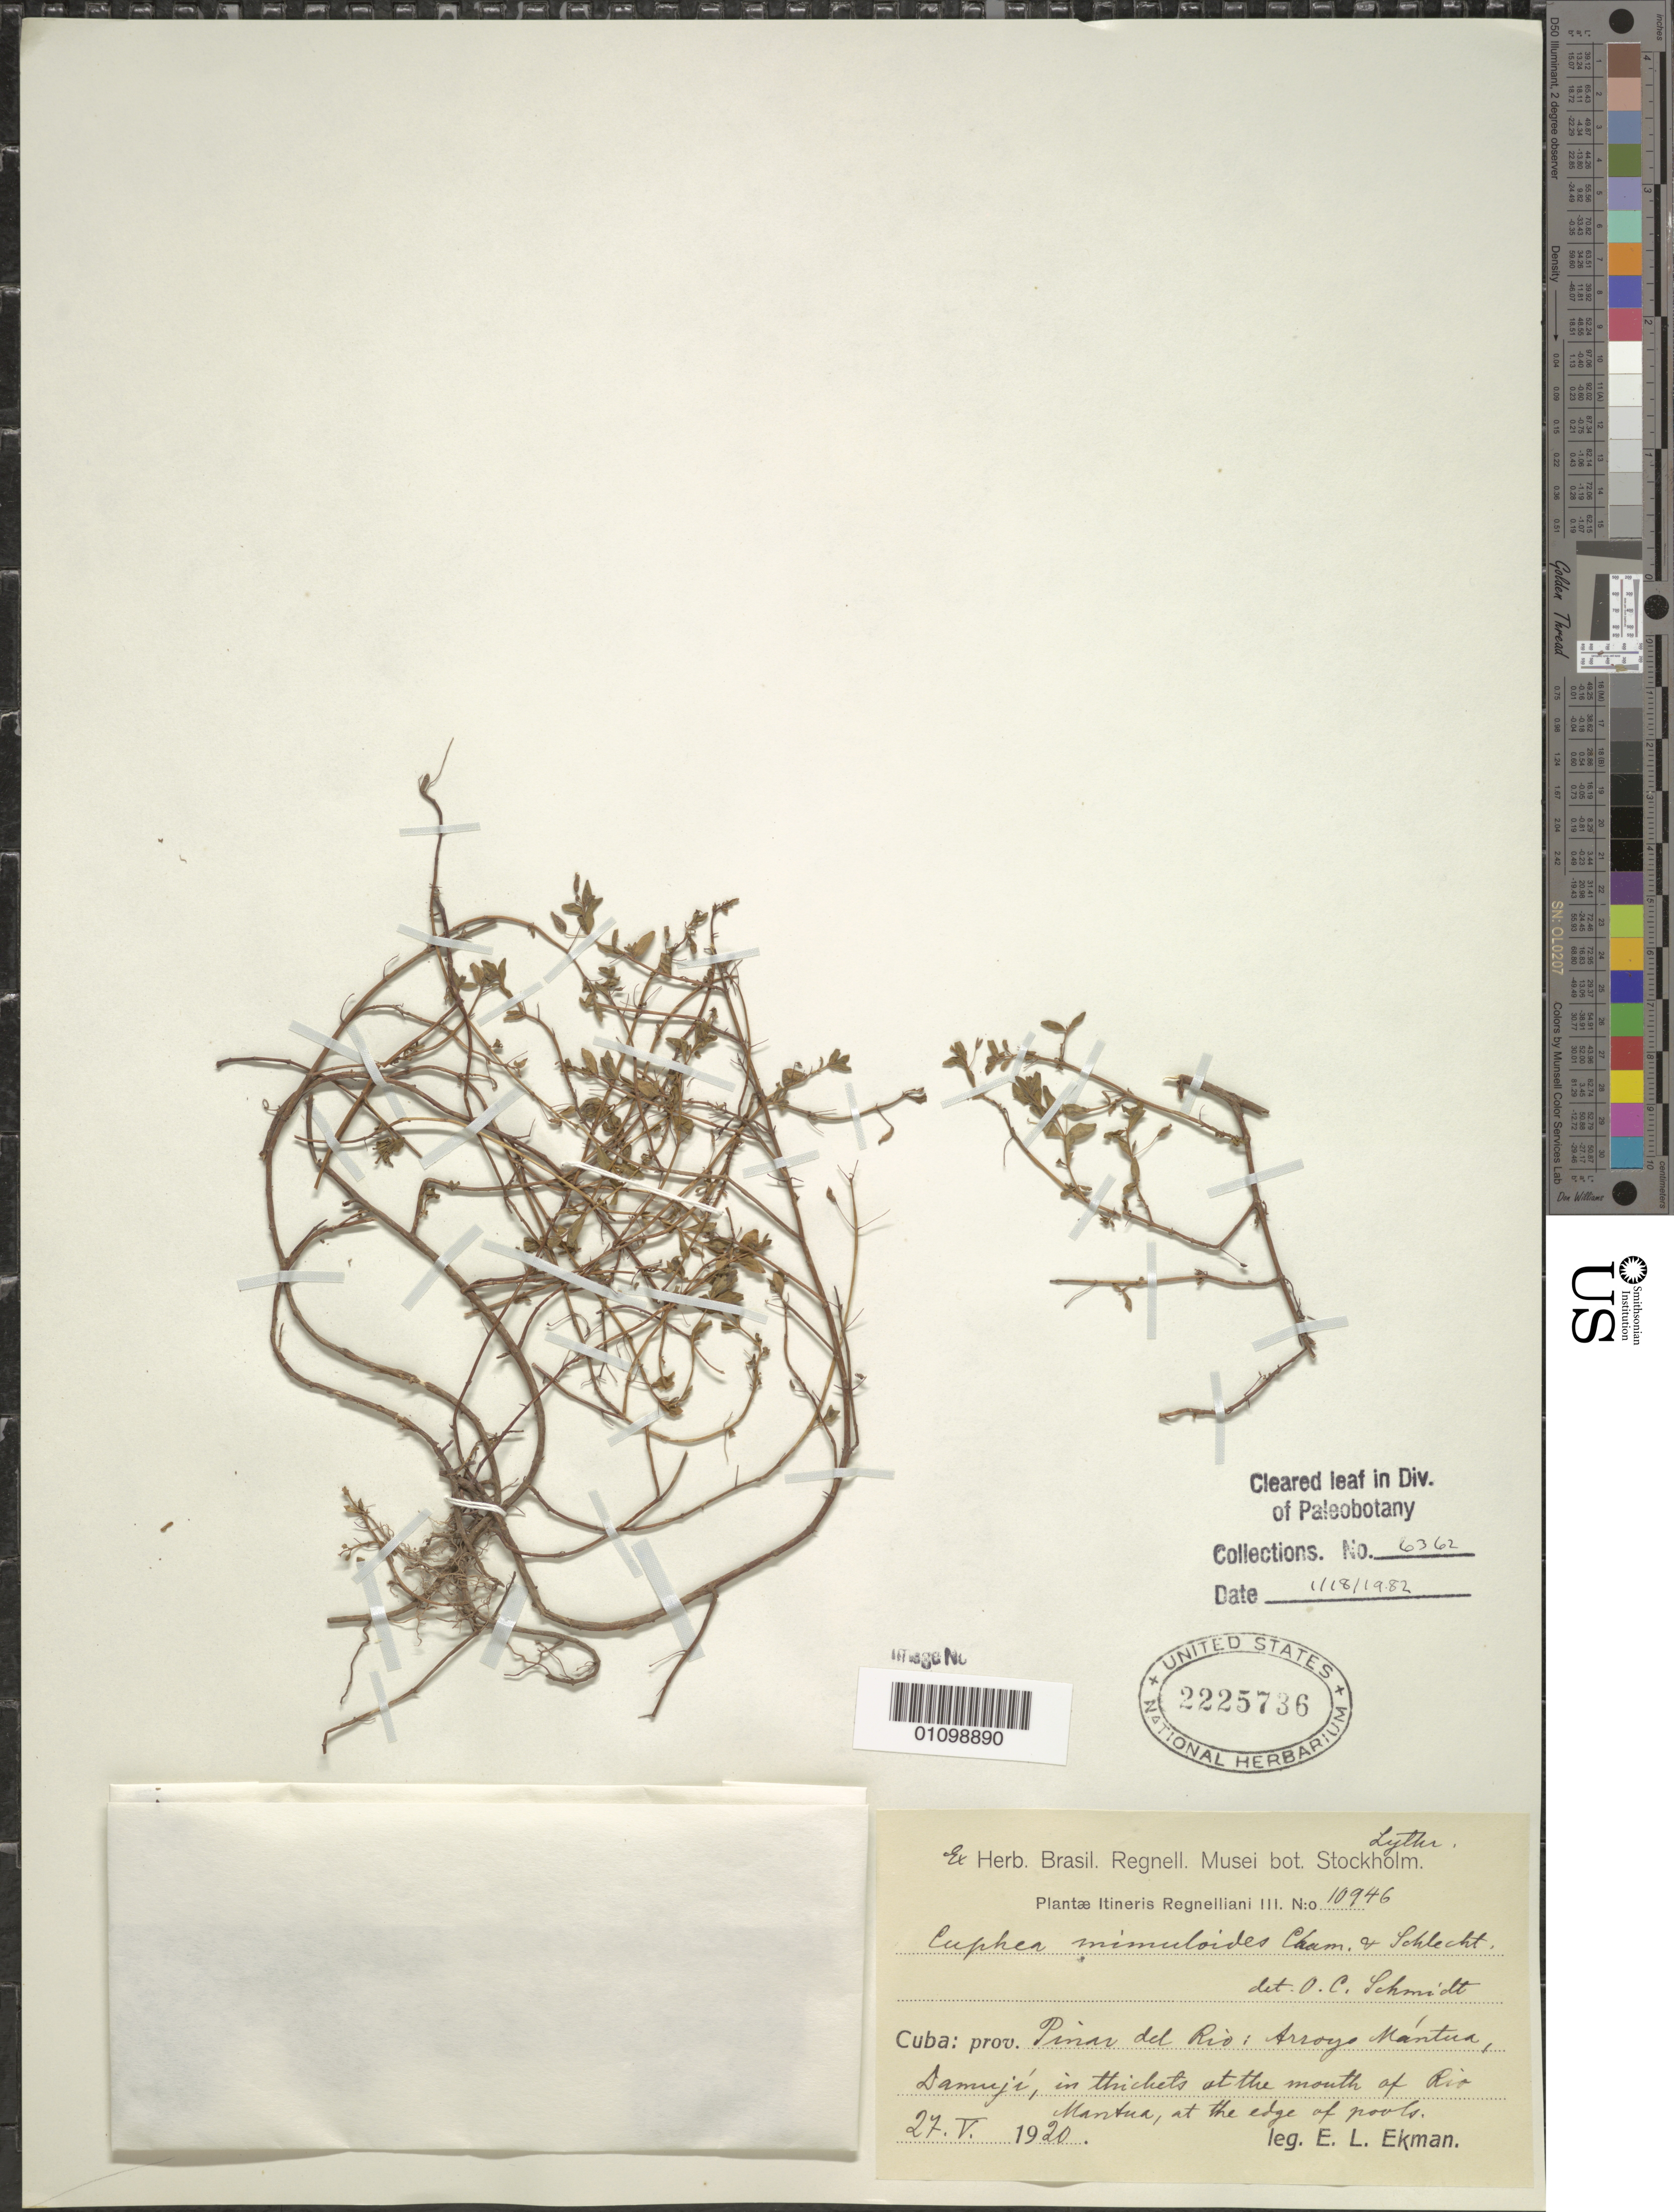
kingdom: Plantae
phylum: Tracheophyta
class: Magnoliopsida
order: Myrtales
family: Lythraceae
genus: Cuphea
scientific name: Cuphea mimuloides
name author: Cham. & Schltdl.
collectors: E. L. Ekman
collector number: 10946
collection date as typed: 27 May 1920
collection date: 1920-05-27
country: Cuba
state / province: Pinar del Rio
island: Cuba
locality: Arroy Mantua, Samuji, in thichets at the mouth of Rio Mantua, at the edge of pools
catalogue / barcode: US 2225736